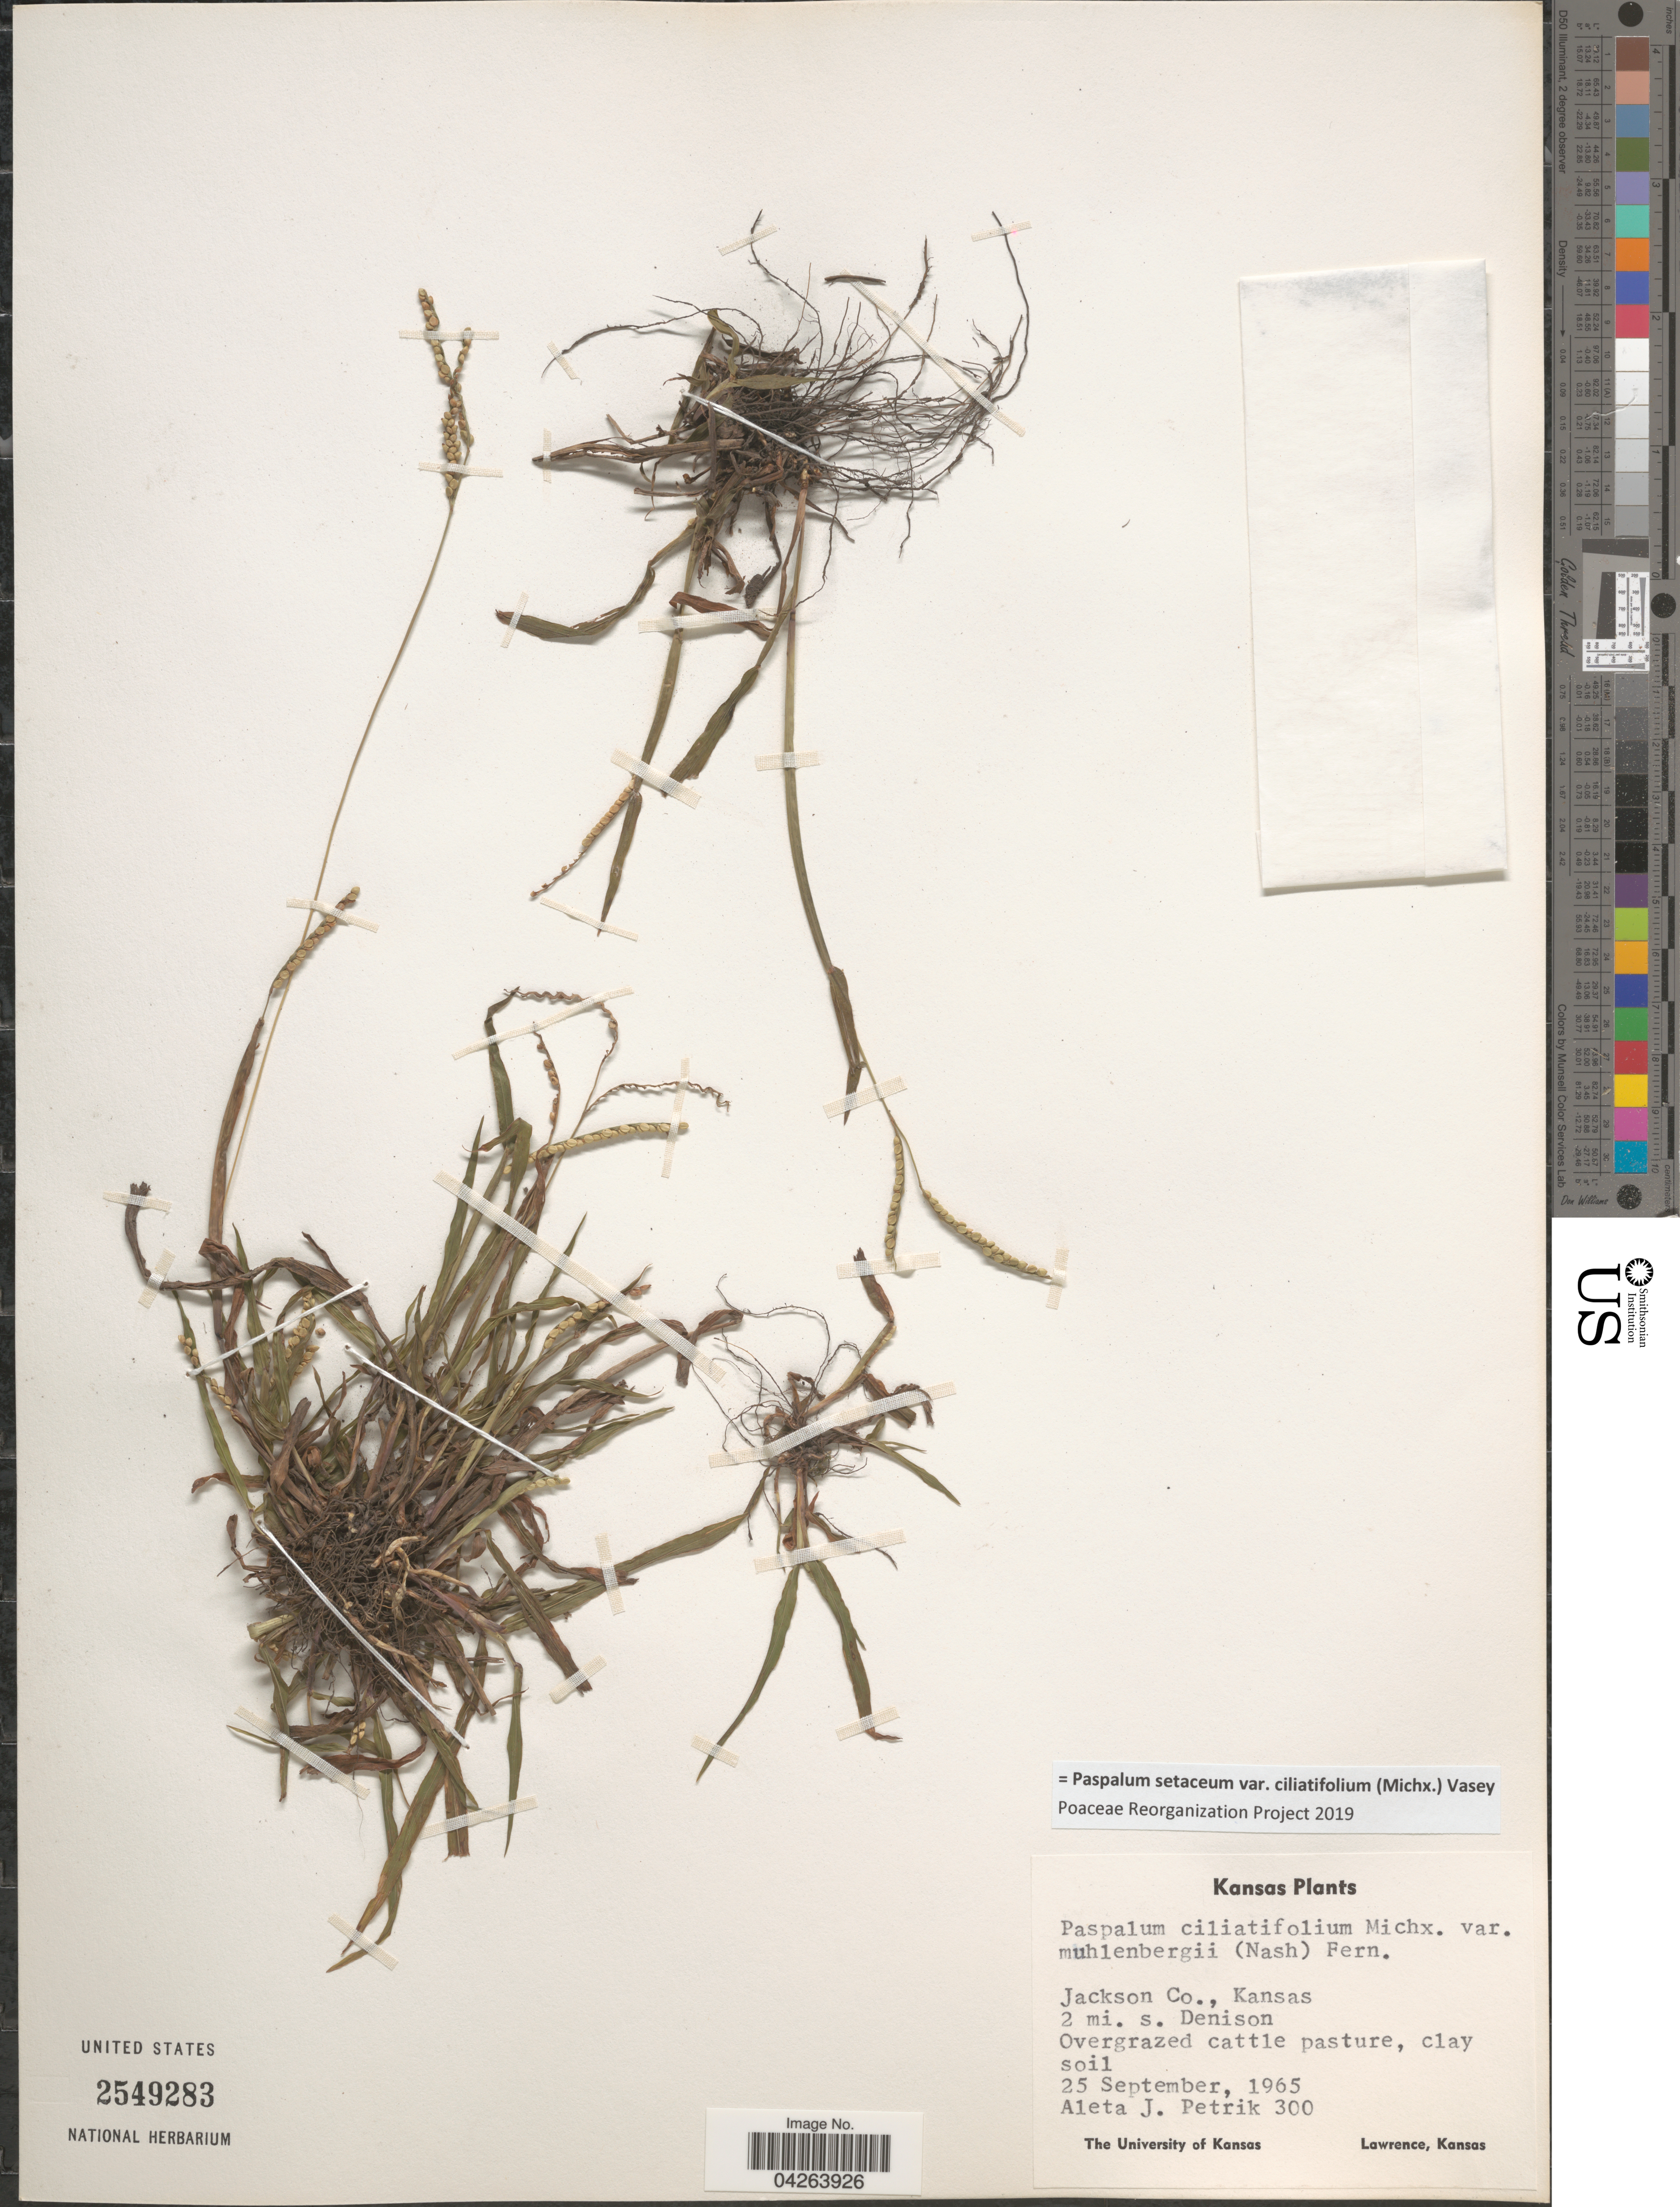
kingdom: Plantae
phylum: Tracheophyta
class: Liliopsida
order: Poales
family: Poaceae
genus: Paspalum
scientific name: Paspalum setaceum var. ciliatifolium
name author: (Michx.) Vasey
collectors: A. Petrik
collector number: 300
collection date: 1965-09-25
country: United States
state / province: Kansas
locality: Jackson Co., 2 mi. s. Denison.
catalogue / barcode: US 2549283